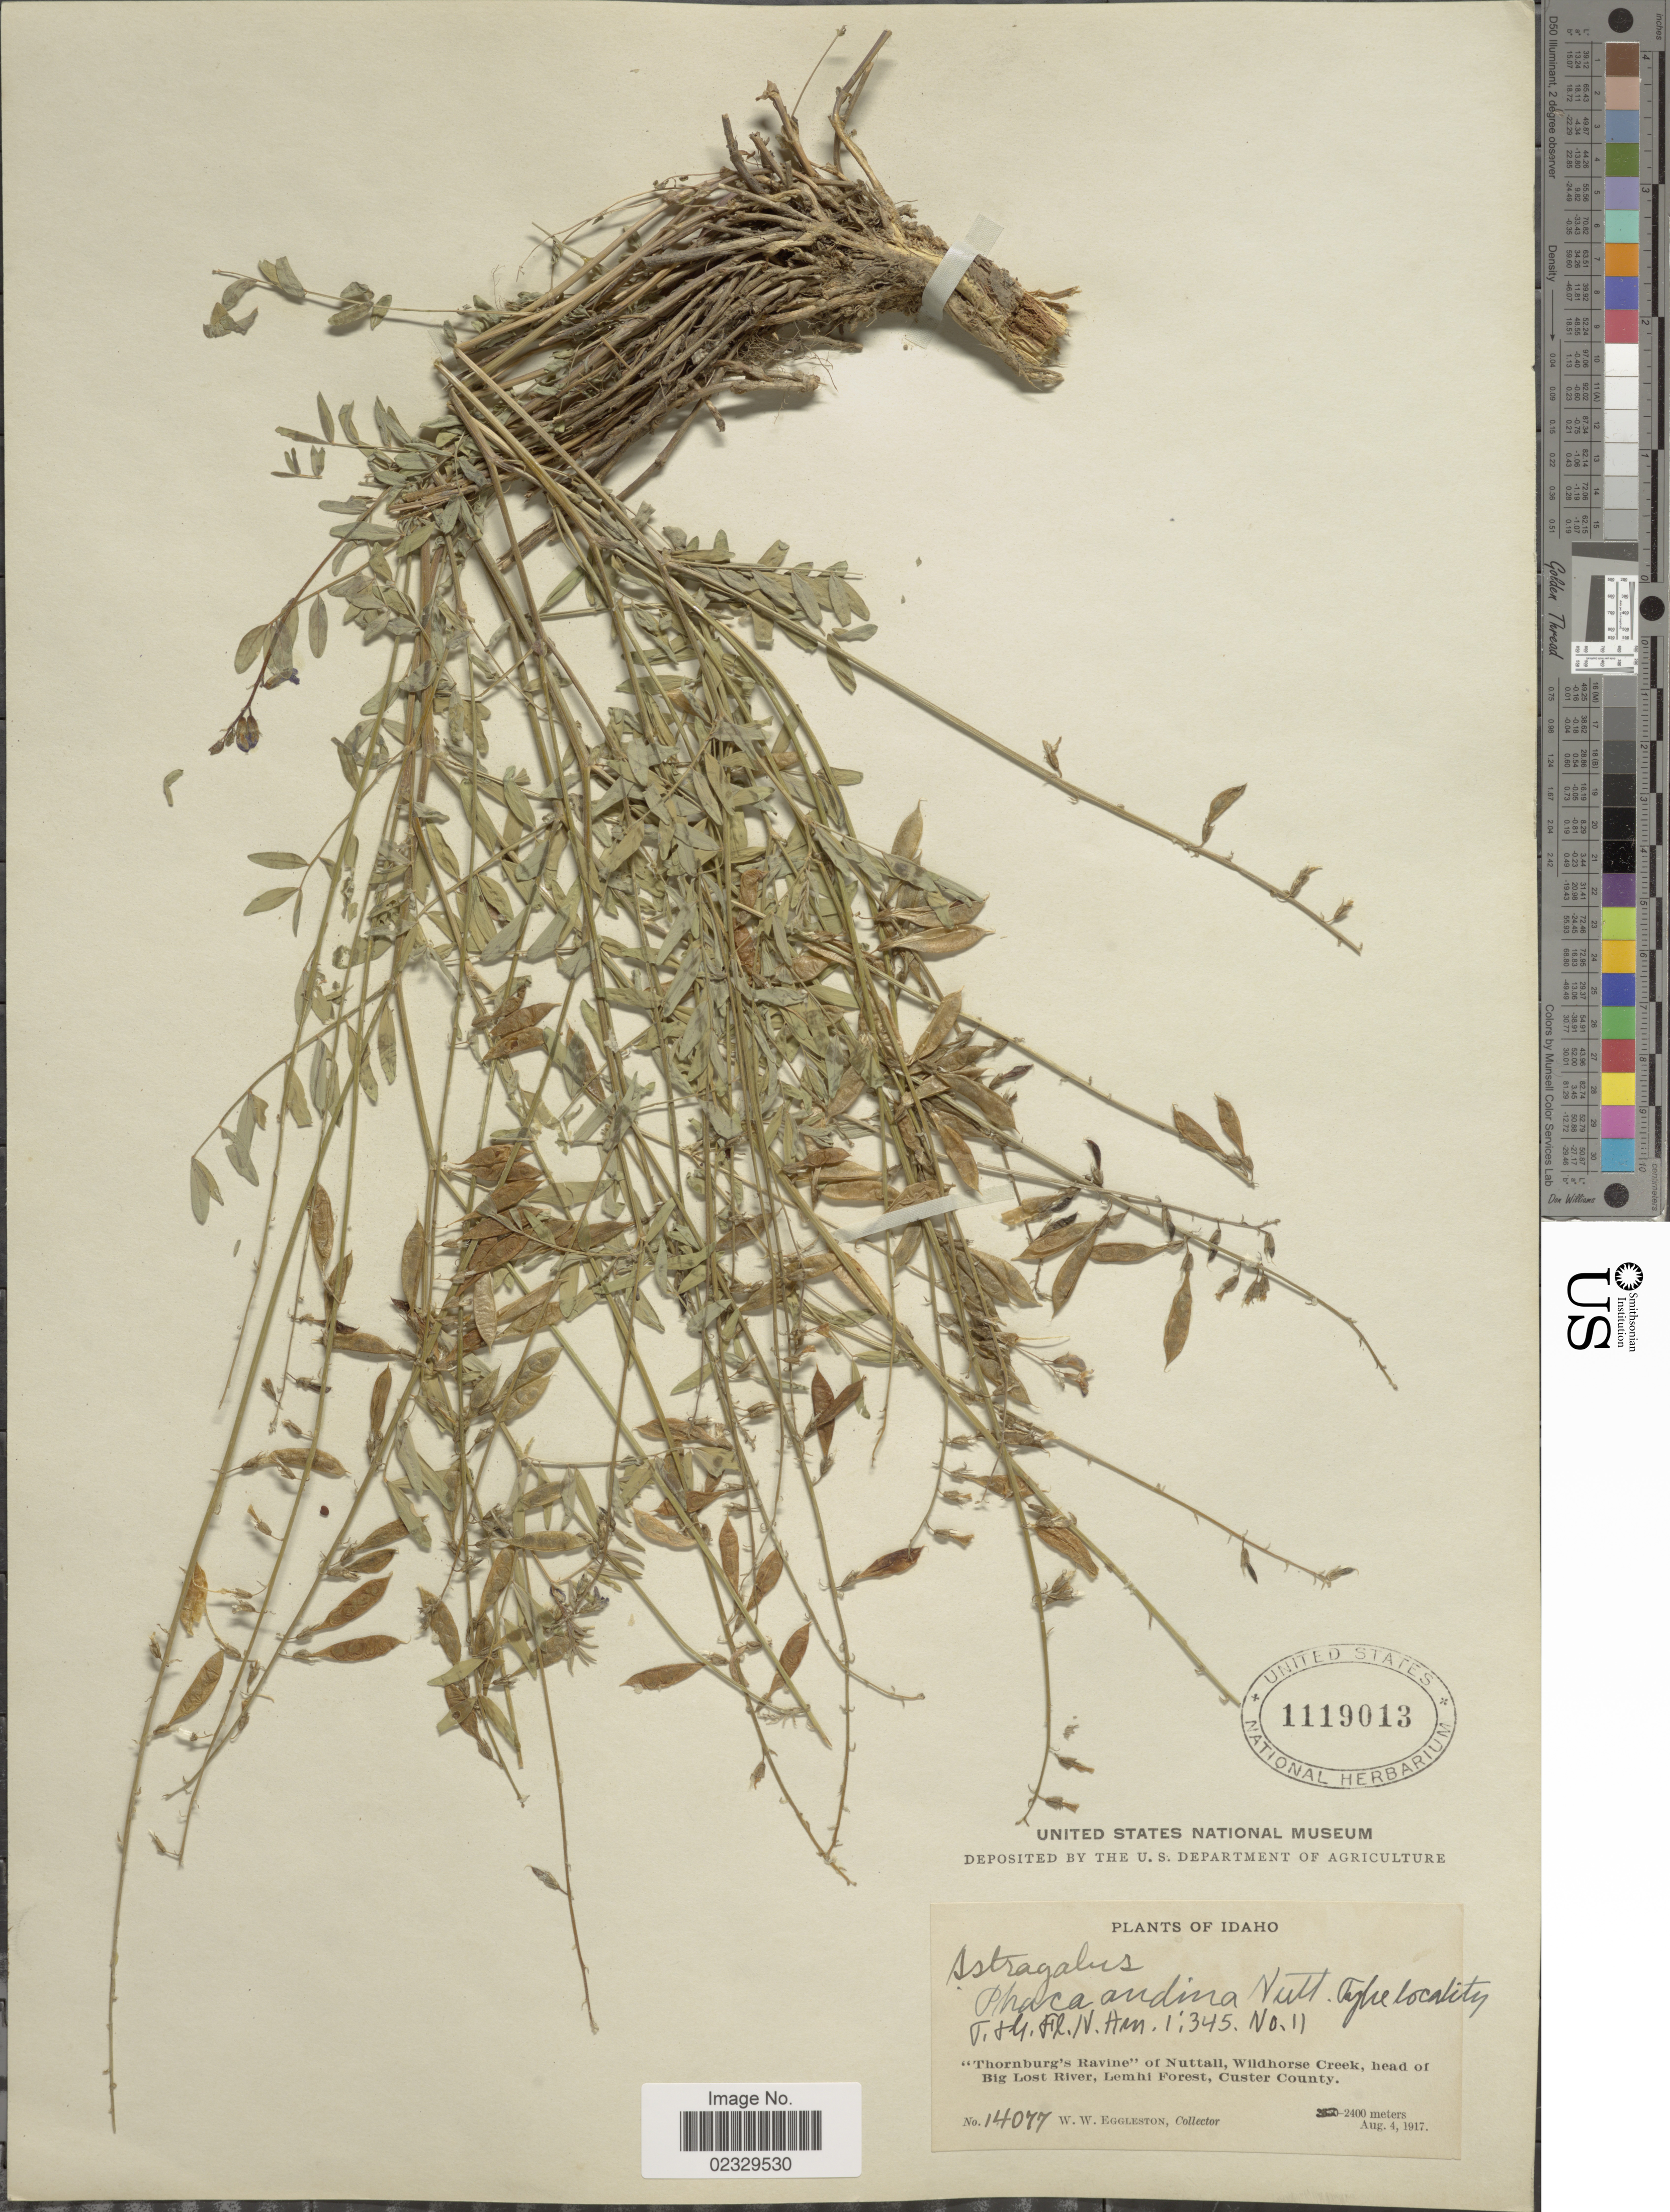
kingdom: Plantae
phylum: Tracheophyta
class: Magnoliopsida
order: Fabales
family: Fabaceae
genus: Astragalus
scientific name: Astragalus bourgovii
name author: A. Gray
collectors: W. W. Eggleston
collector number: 14077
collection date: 1917-08-04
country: United States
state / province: Idaho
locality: Thornsburg's Ravine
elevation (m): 2400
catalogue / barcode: US 1119013